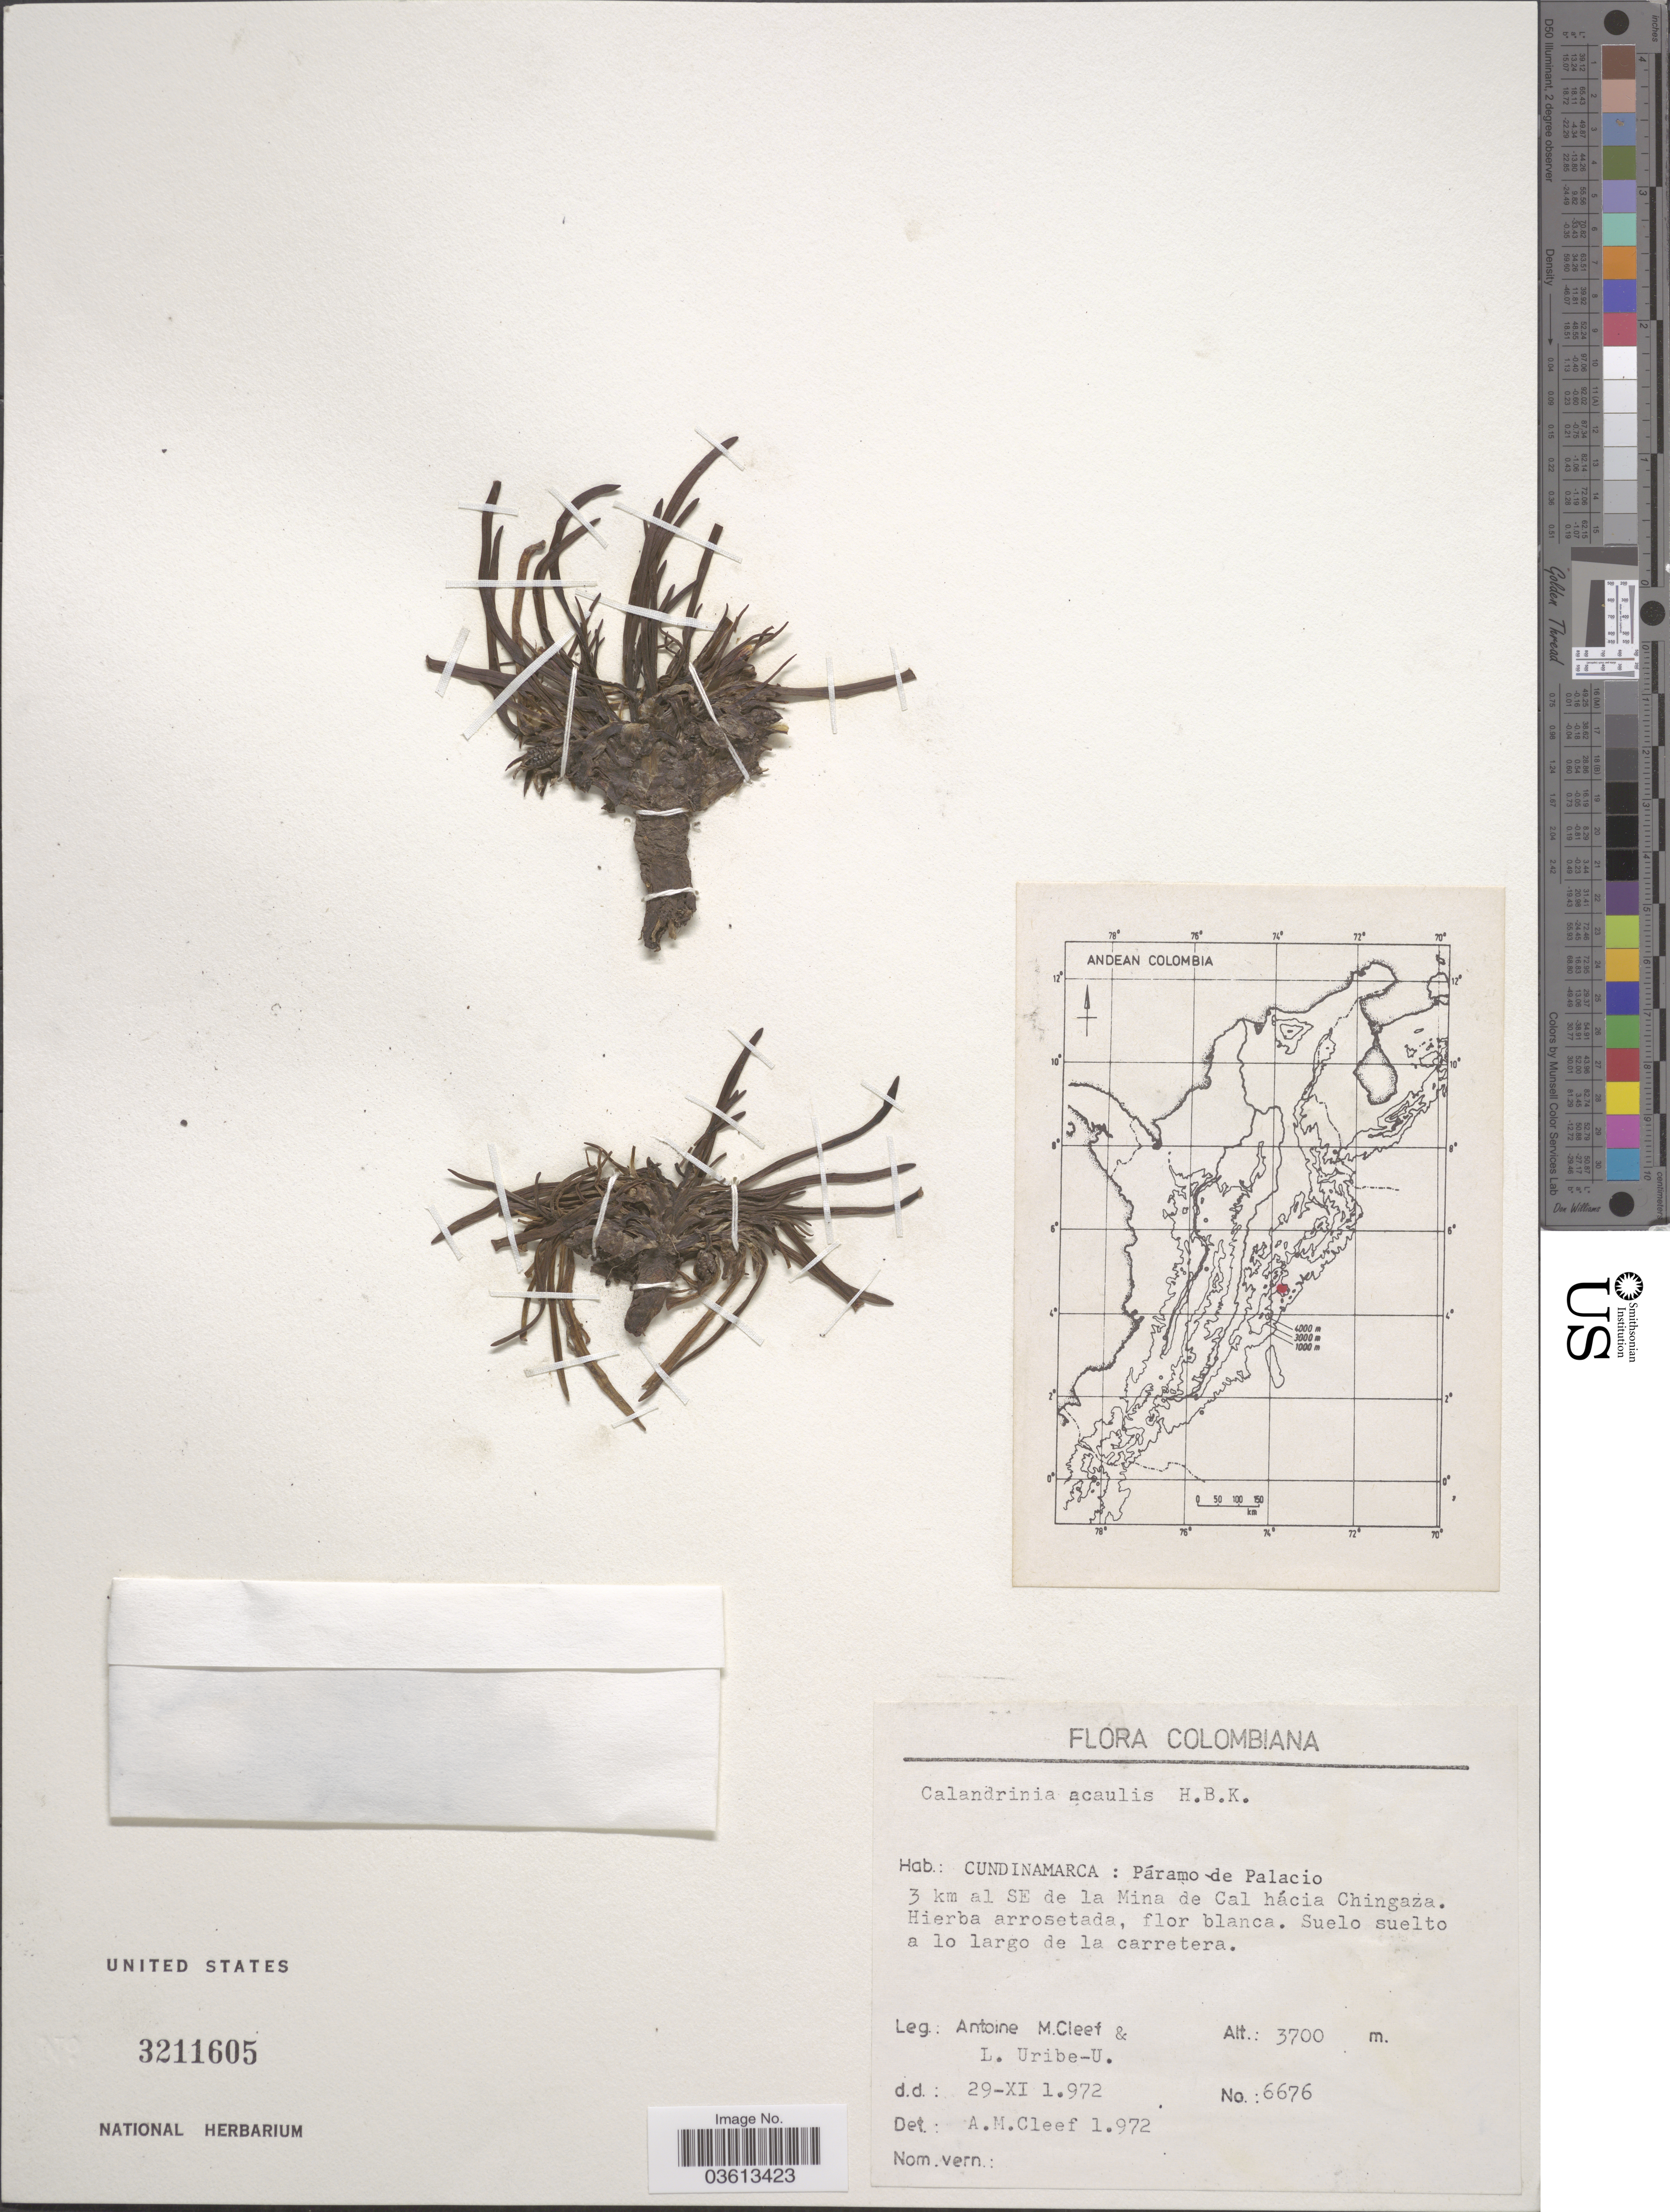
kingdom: Plantae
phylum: Tracheophyta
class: Magnoliopsida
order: Caryophyllales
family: Montiaceae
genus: Calandrinia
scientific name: Calandrinia acaulis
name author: Kunth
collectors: A. M. Cleef & L. Uribe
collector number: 6676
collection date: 1972-11-29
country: Colombia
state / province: Cundinamarca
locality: Páramo de Palacio 3 km al SE de la Mina de Cal hácia Chingaza.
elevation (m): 3700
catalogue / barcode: US 3211605